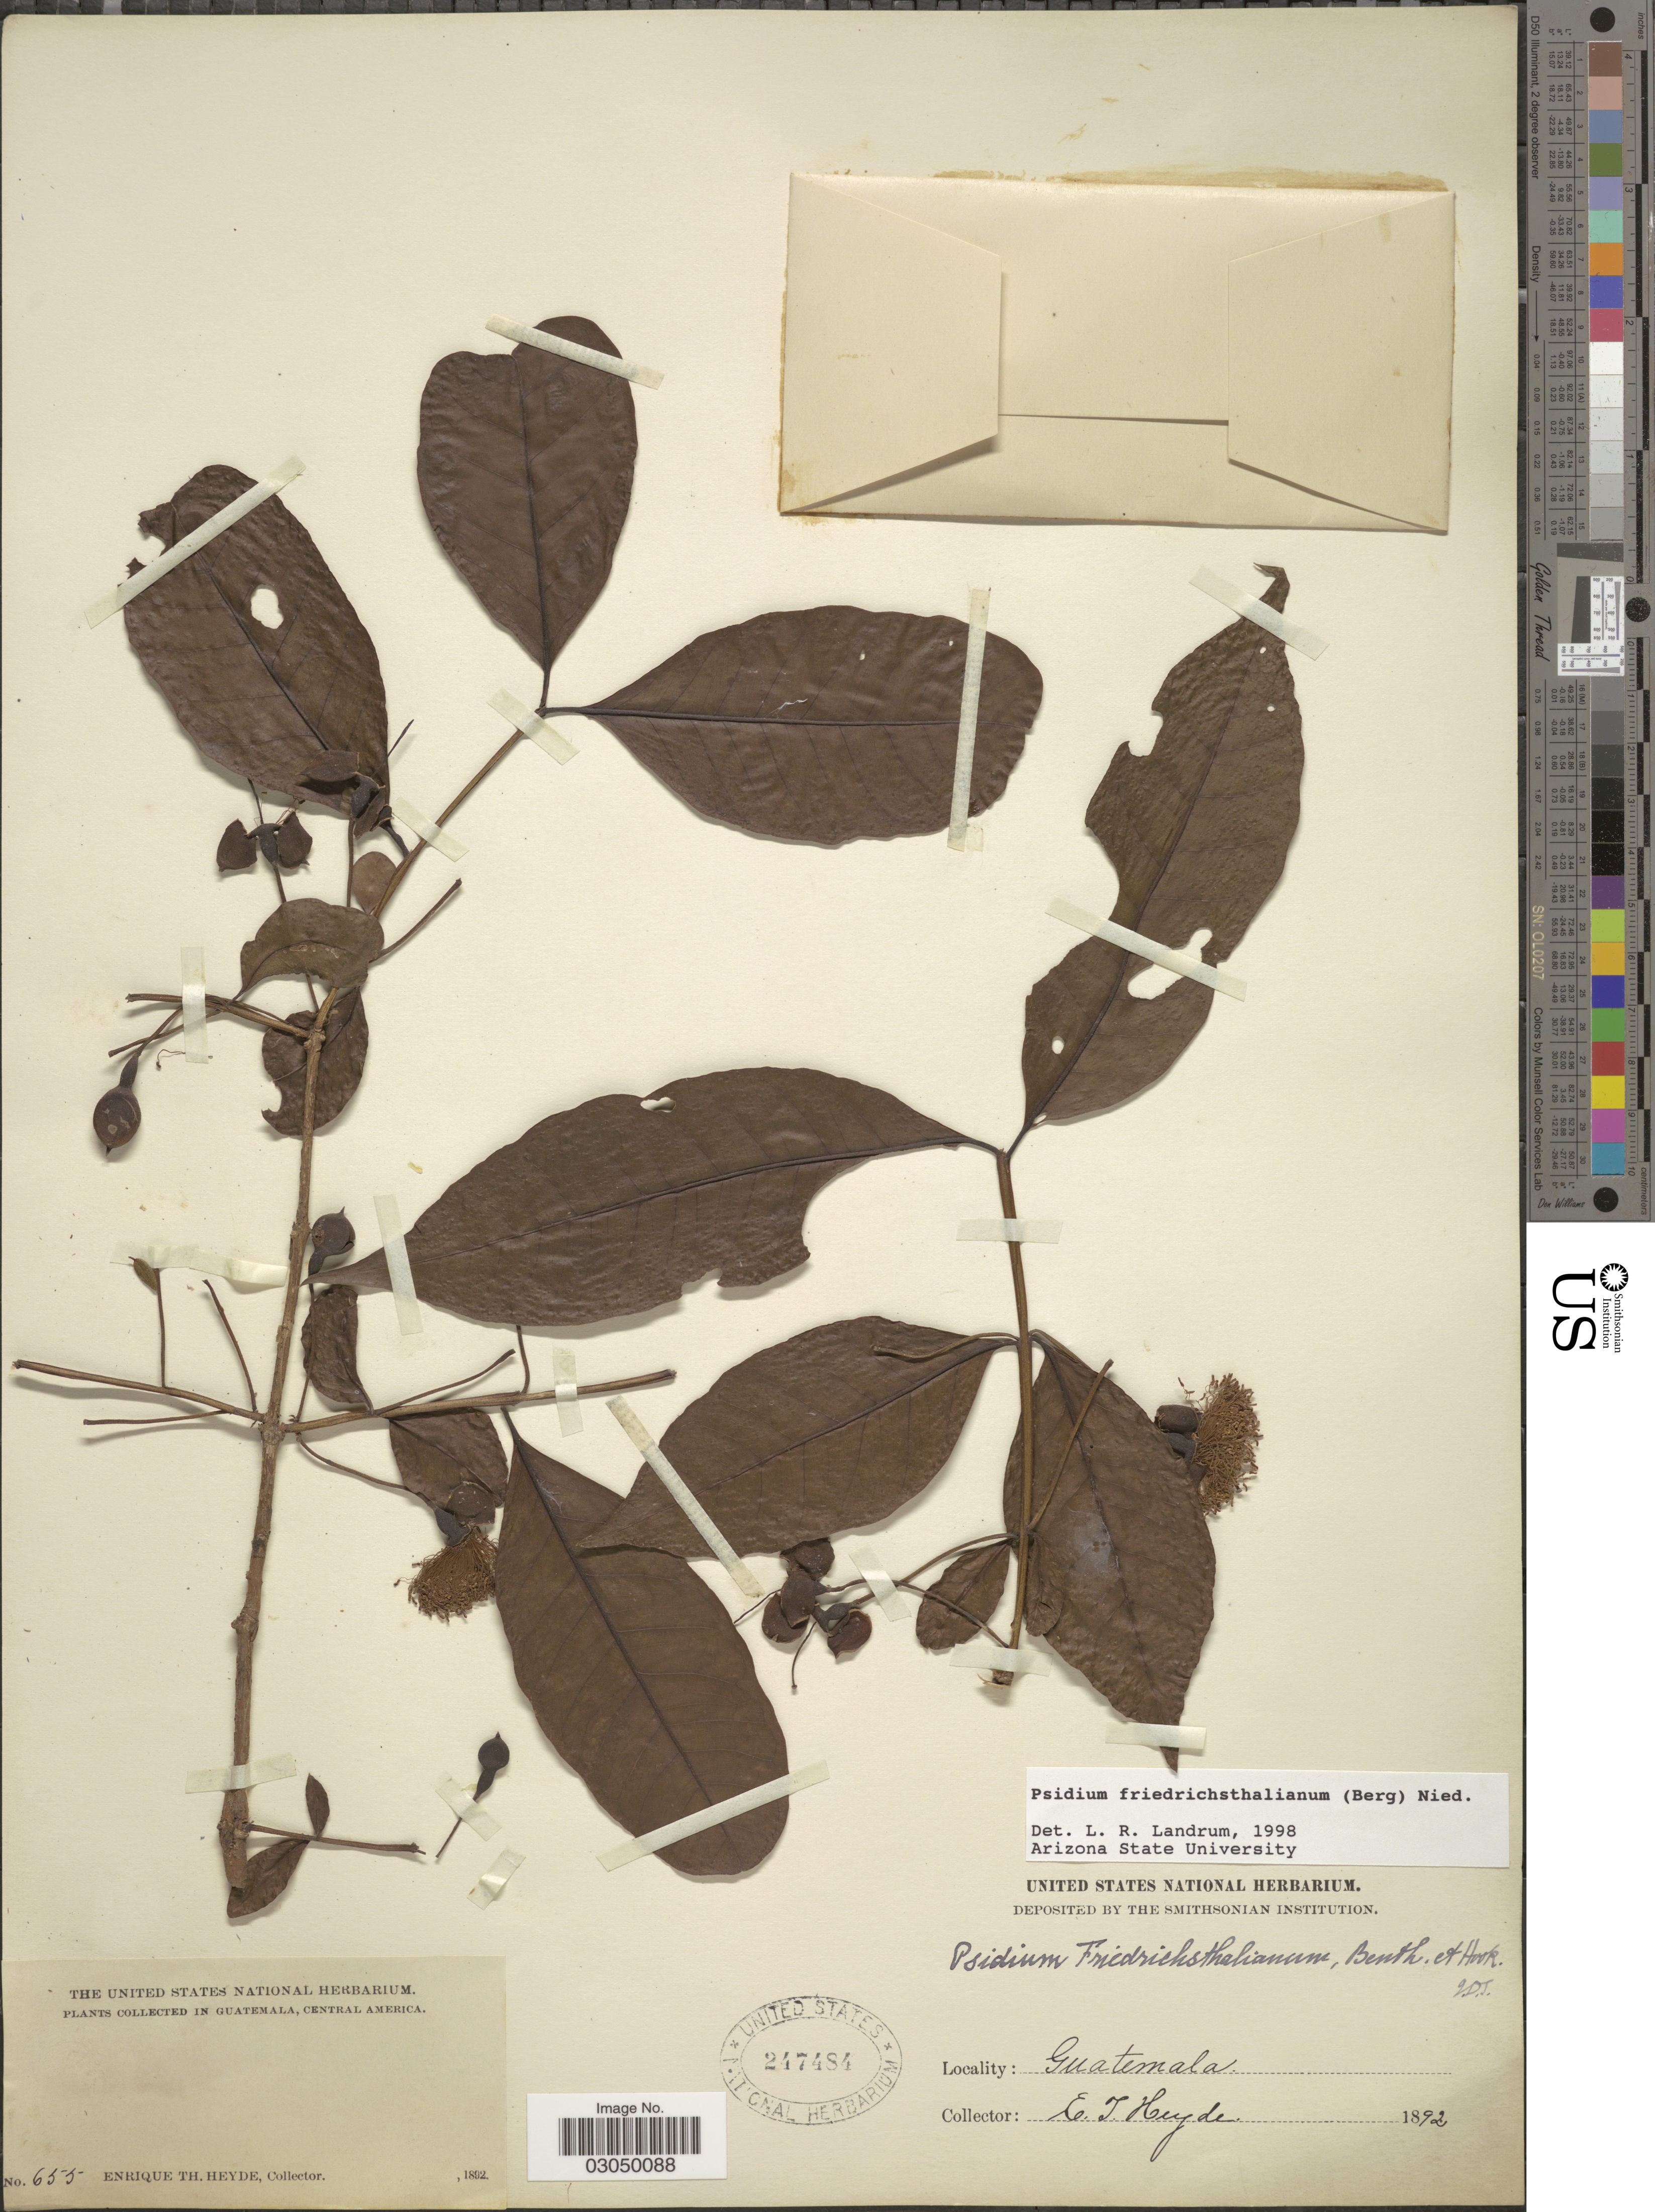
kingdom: Plantae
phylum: Tracheophyta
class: Magnoliopsida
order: Myrtales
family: Myrtaceae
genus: Psidium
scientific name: Psidium friedrichsthalianum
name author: (O. Berg) Nied.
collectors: E. T. Heyde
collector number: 655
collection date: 1892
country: Guatemala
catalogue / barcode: US 247484